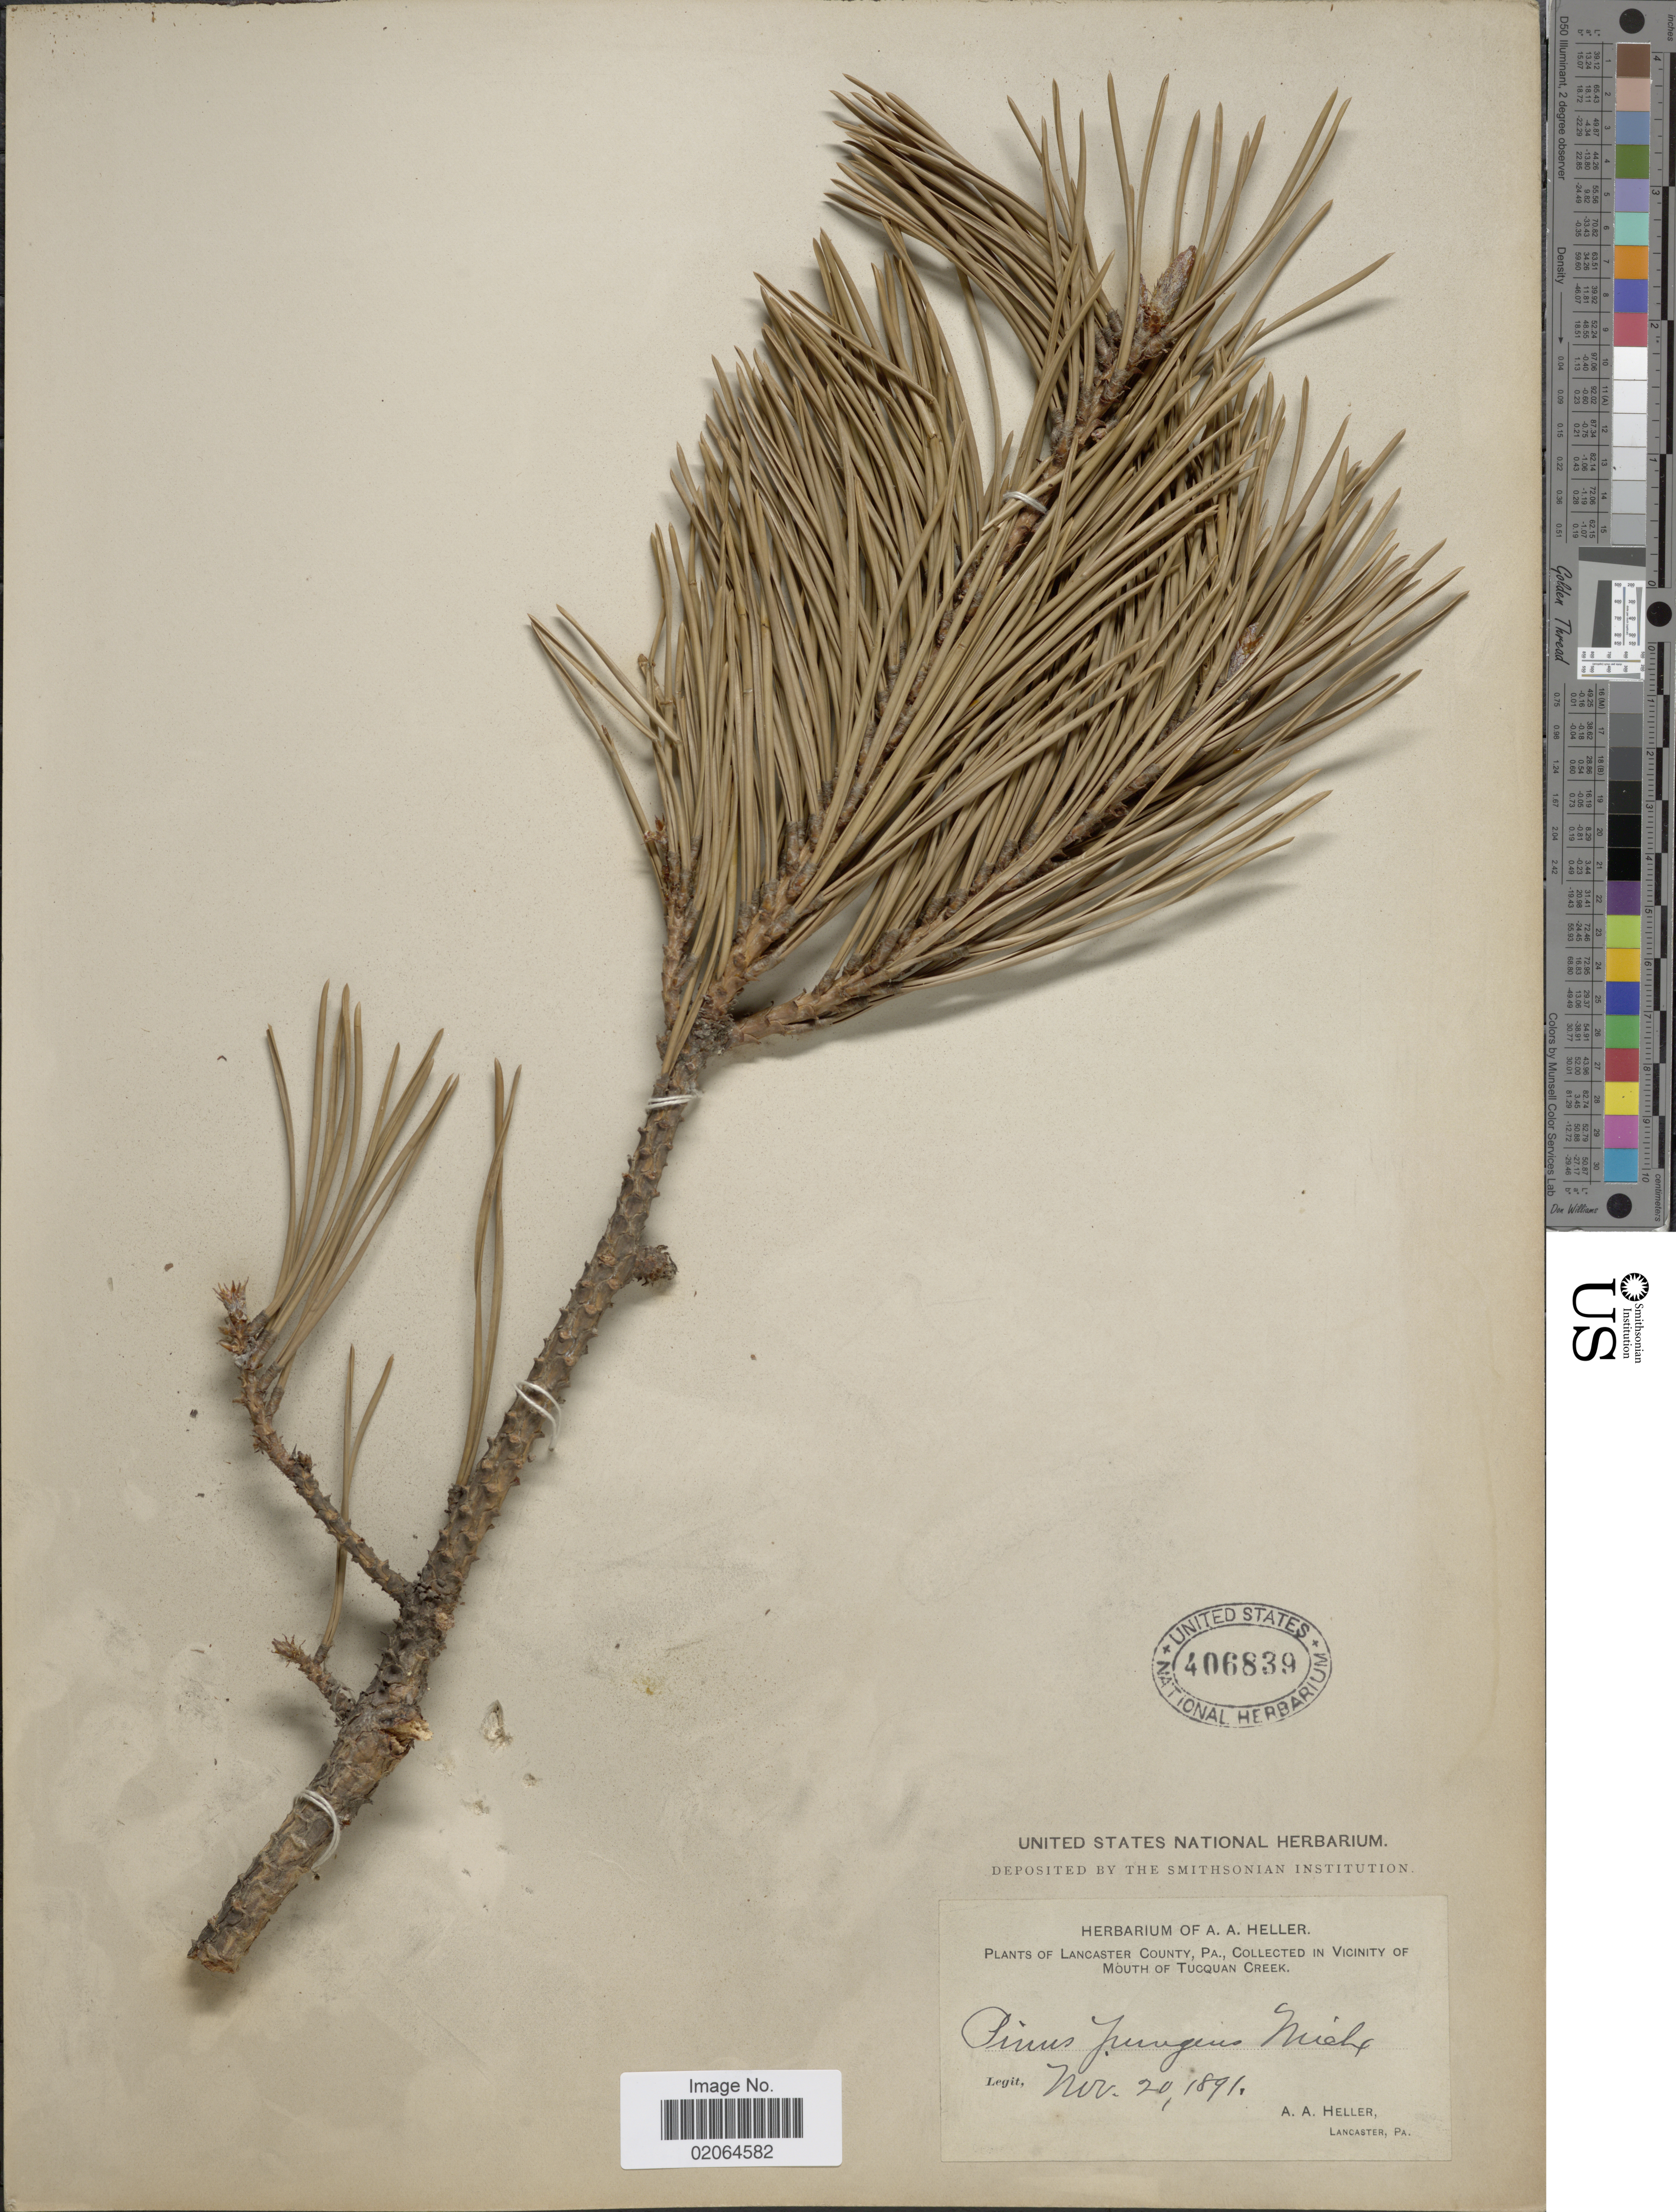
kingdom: Plantae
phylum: Tracheophyta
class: Pinopsida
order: Pinales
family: Pinaceae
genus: Pinus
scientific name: Pinus pungens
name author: Lamb.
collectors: A. A. Heller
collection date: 1891-11-20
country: United States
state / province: Pennsylvania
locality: Lancaster County, Pa. In Vicinity of Mouth of Tucquan Creek.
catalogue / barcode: US 406839